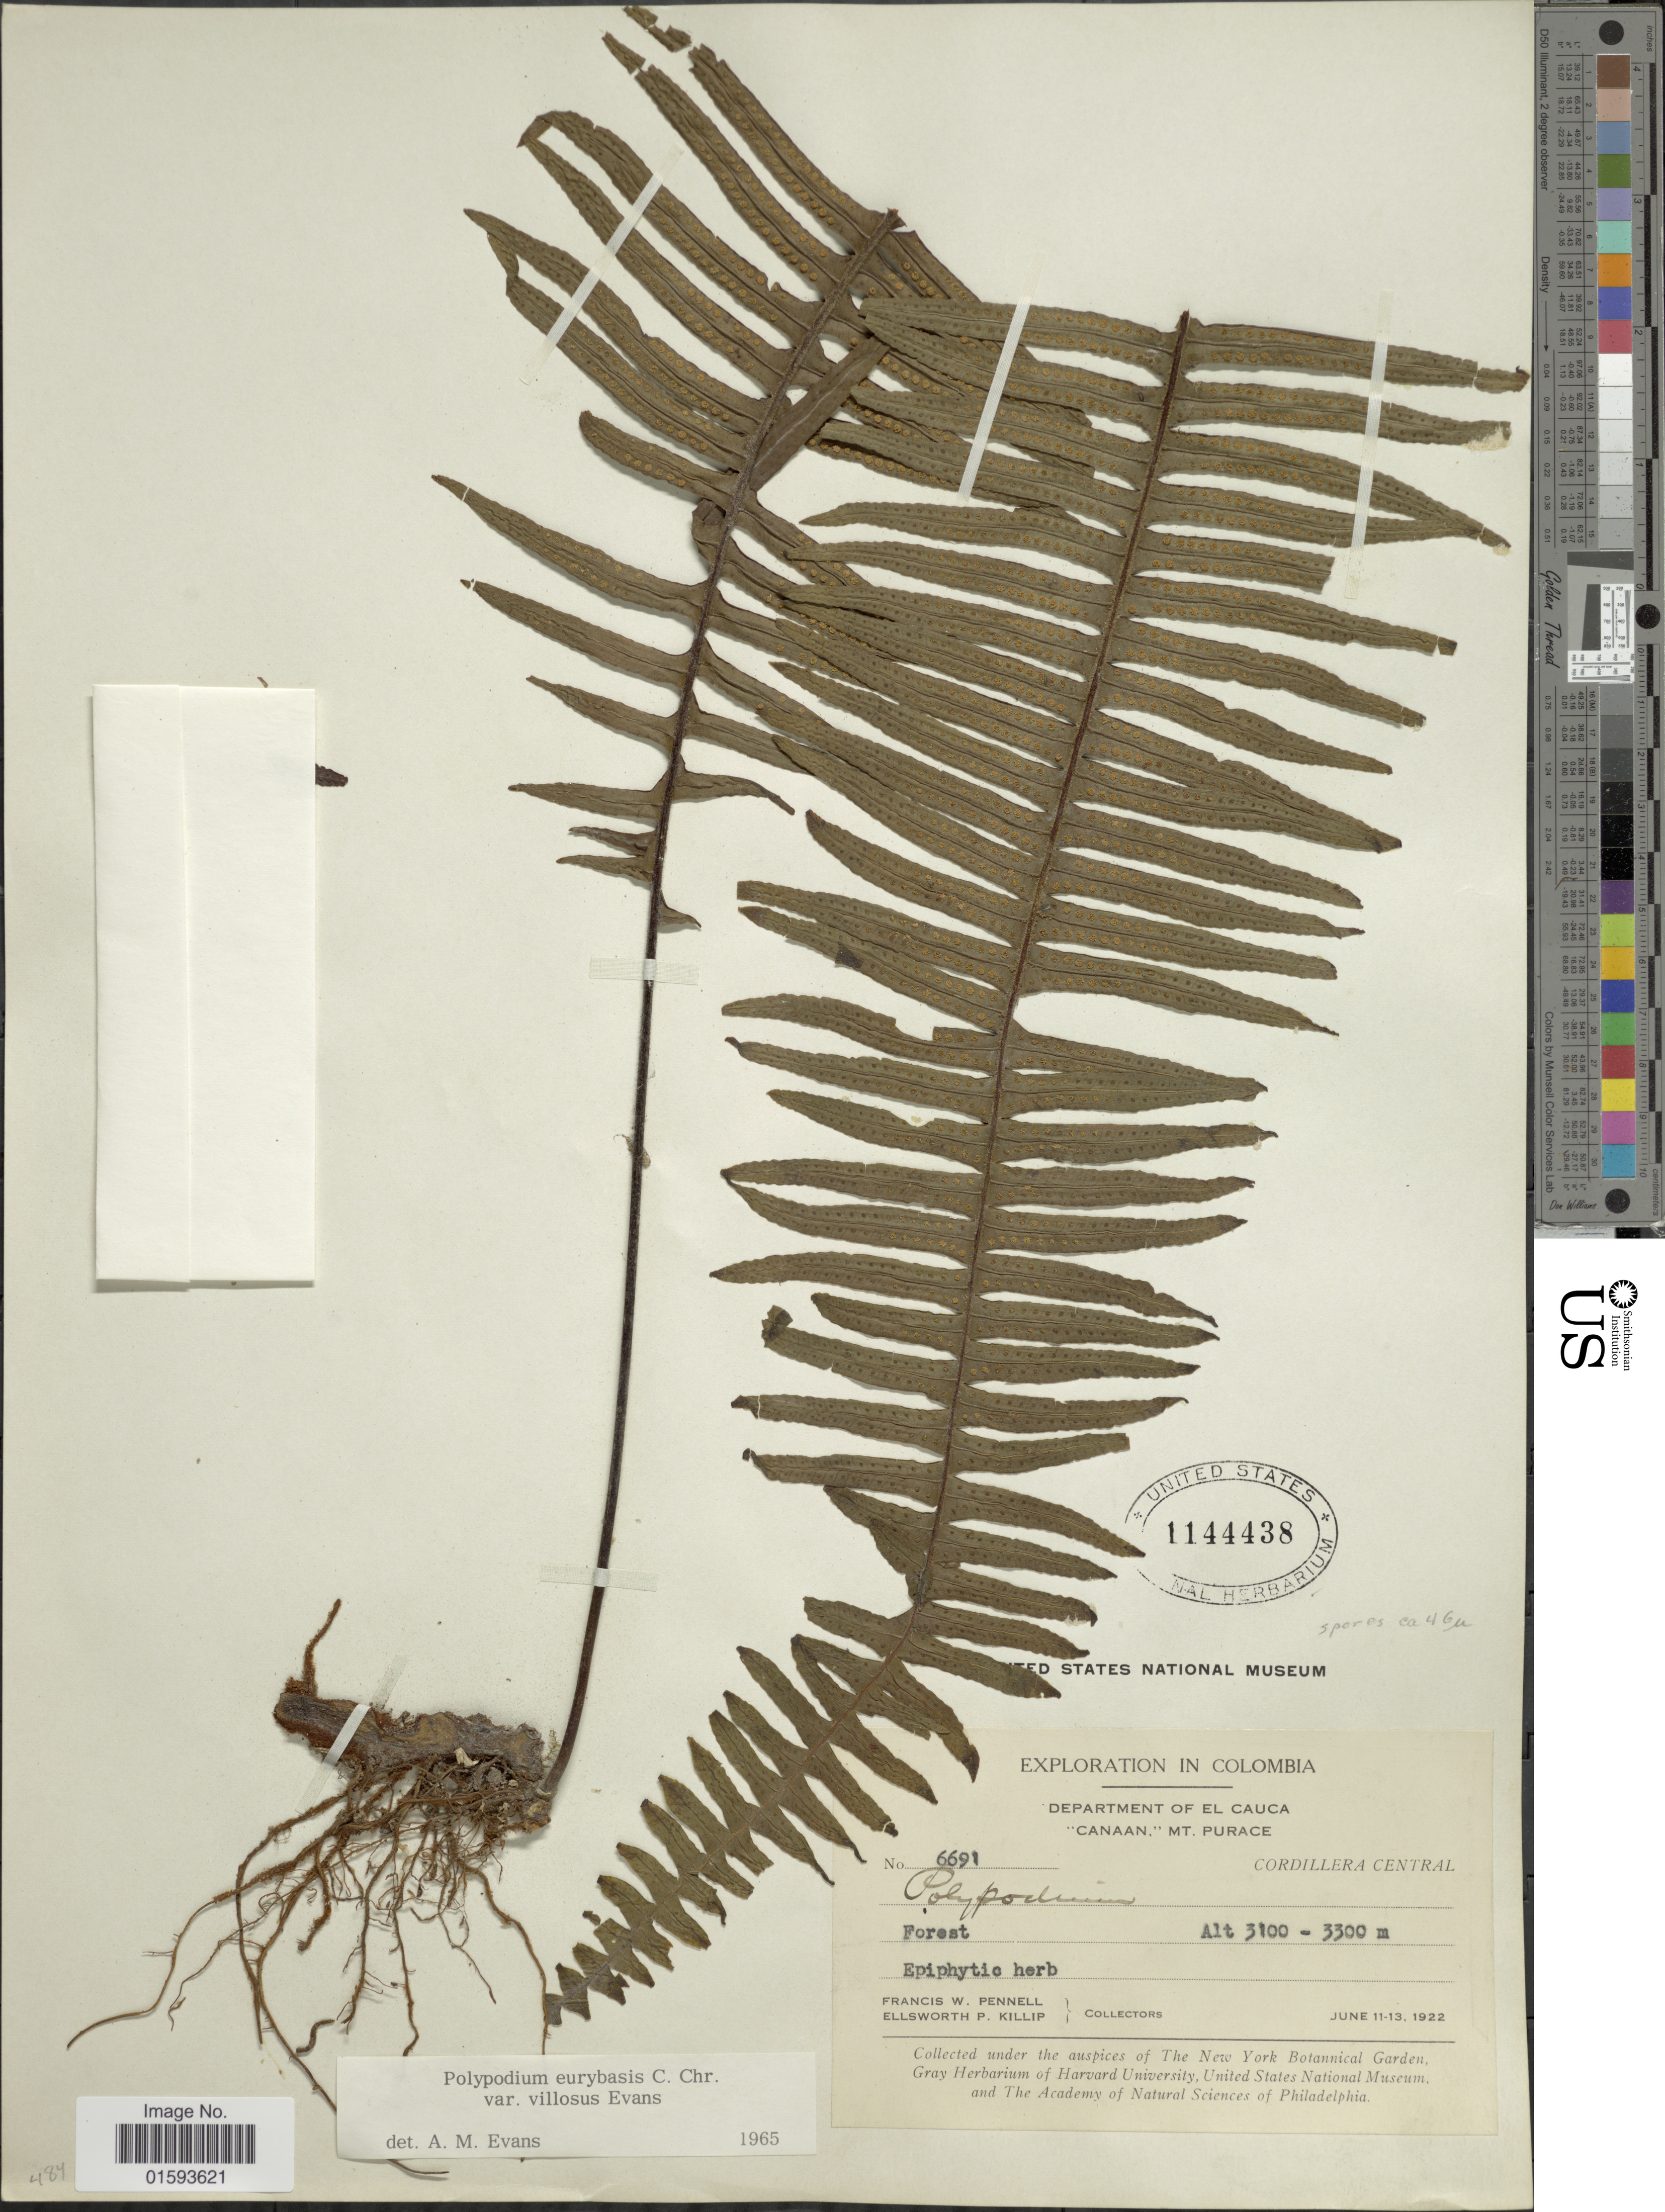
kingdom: Plantae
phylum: Tracheophyta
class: Polypodiopsida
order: Polypodiales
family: Polypodiaceae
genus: Pecluma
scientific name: Pecluma eurybasis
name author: (C. Chr.) M.G. Price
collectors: F. W. Pennell & E. P. Killip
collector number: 6691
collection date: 1922-06-11/1922-06-13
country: Colombia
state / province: Cauca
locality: Canaan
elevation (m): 3100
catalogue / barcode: US 1144438